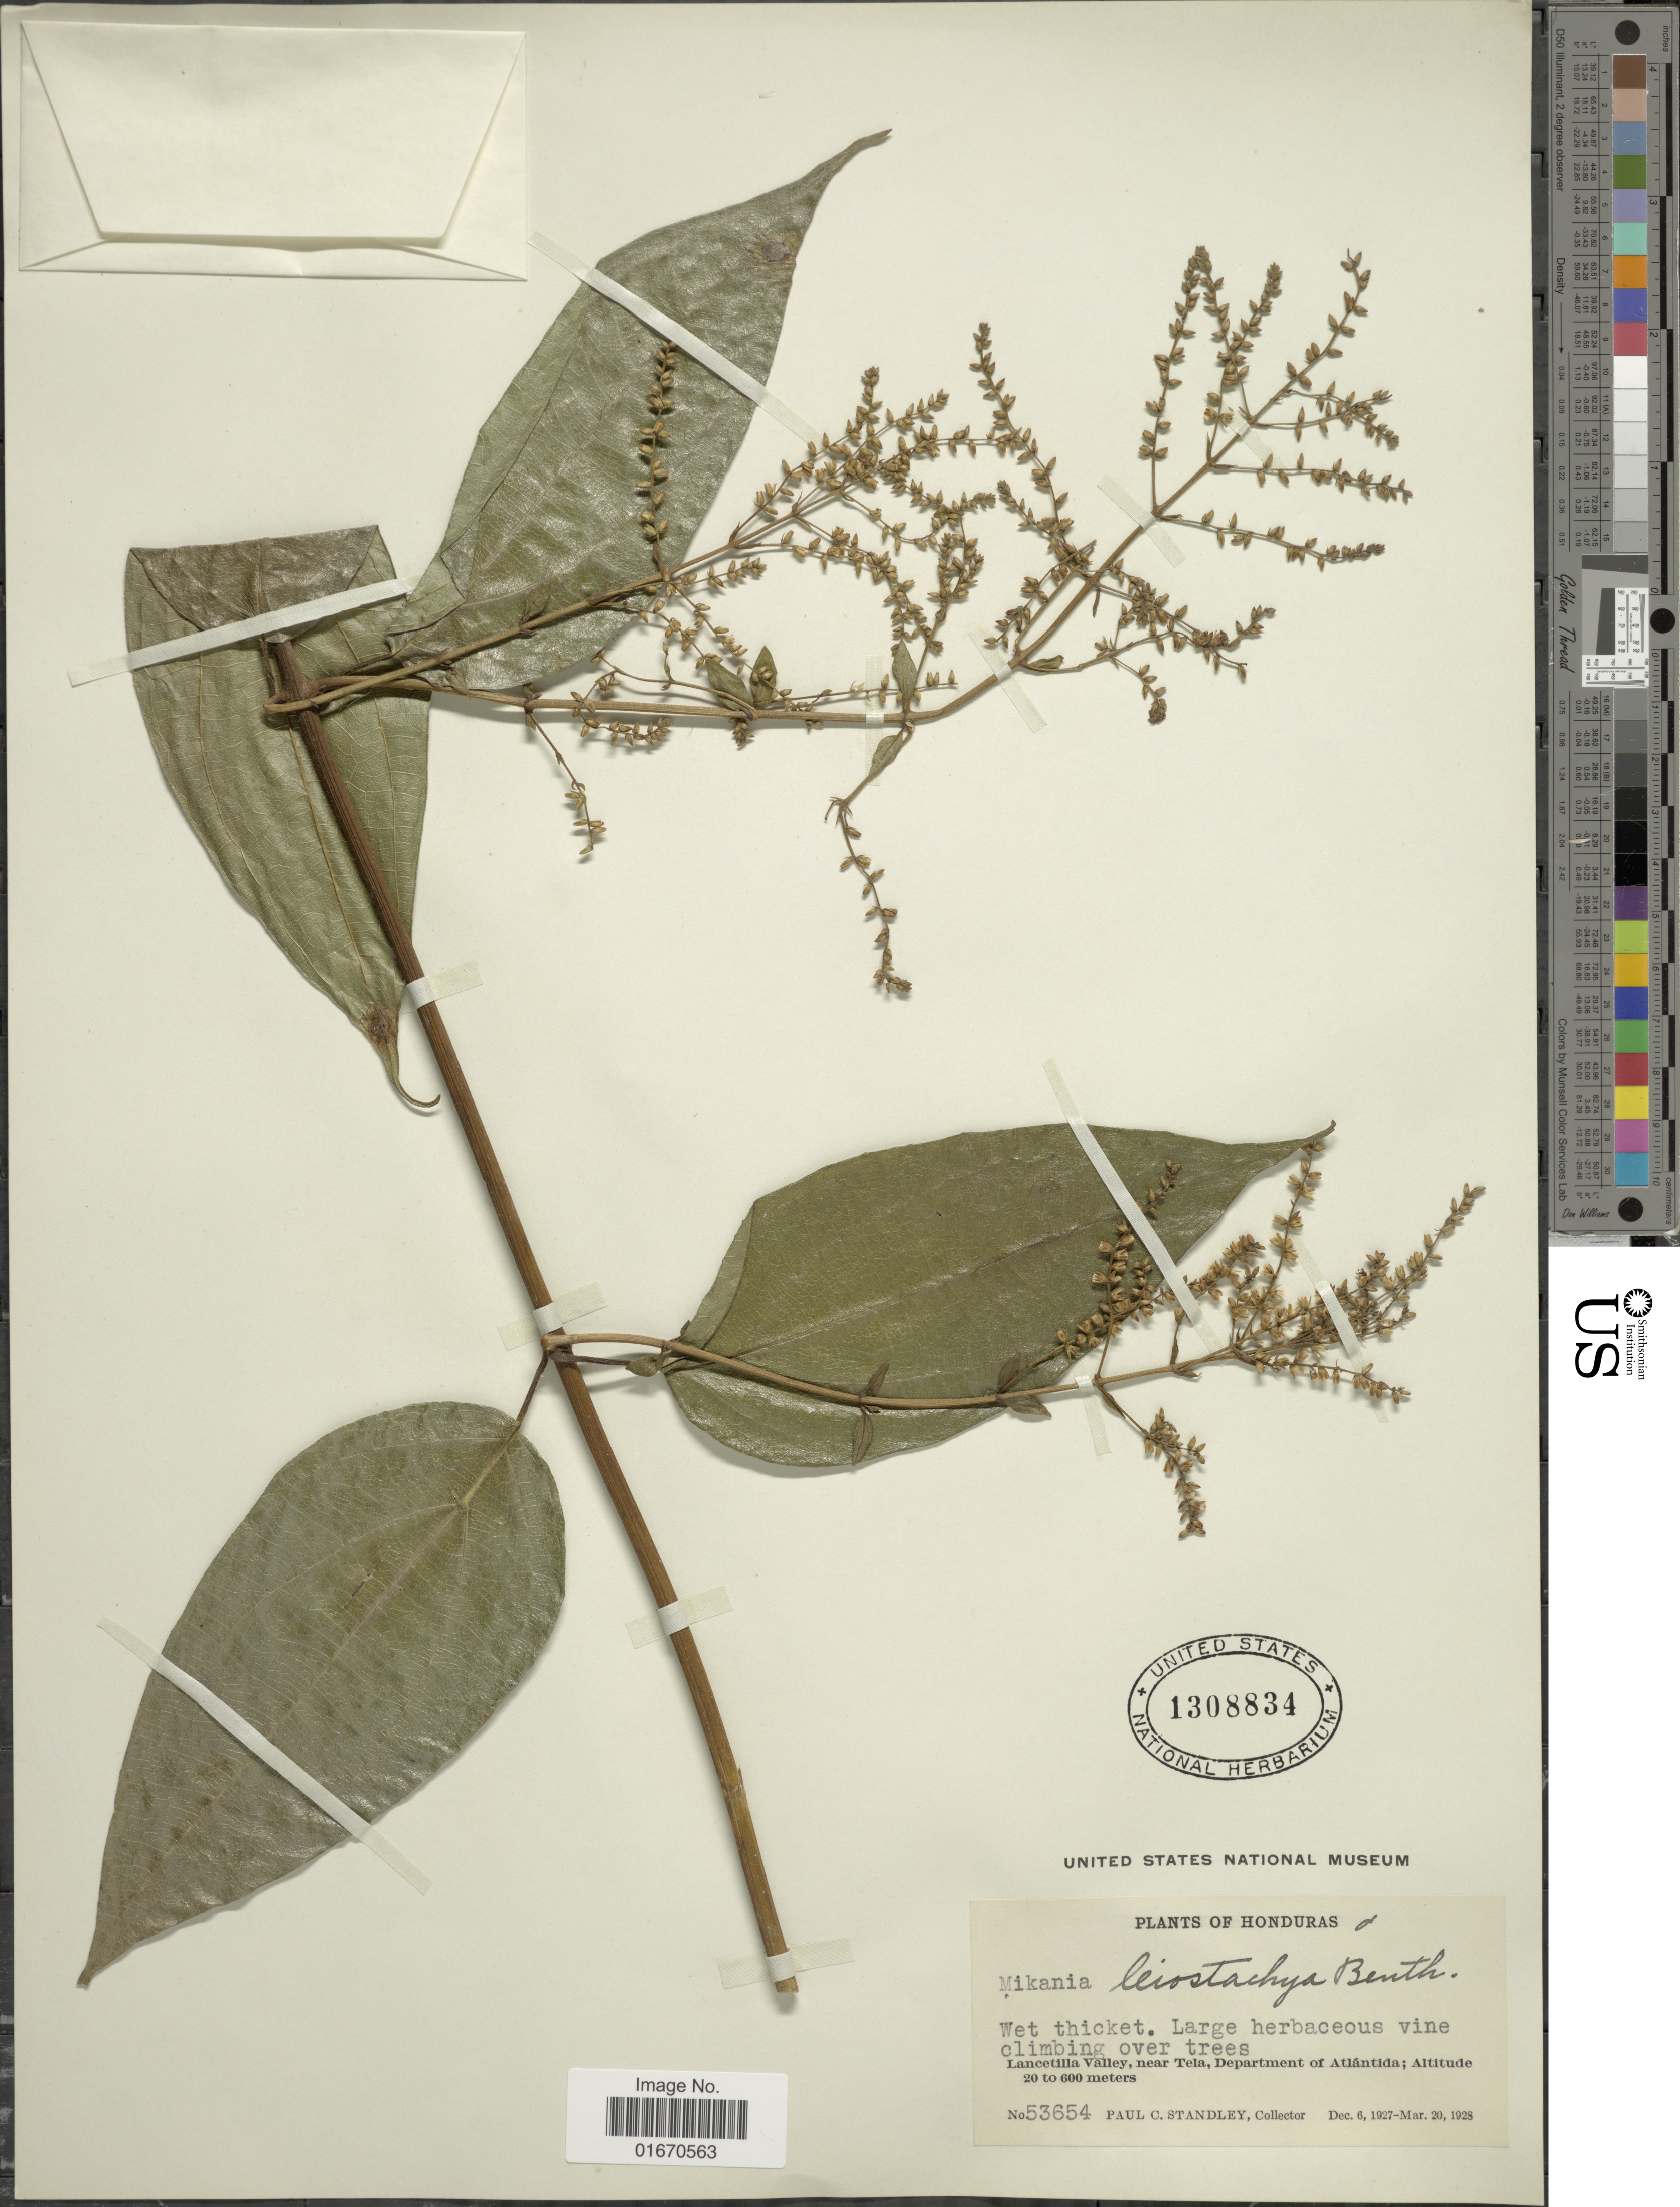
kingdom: Plantae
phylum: Tracheophyta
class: Magnoliopsida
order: Asterales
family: Asteraceae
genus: Mikania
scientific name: Mikania leiostachya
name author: Benth.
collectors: P. C. Standley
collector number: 53654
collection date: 1927-12-06/1928-03-20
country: Honduras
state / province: Atlántida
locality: Lancetilla Valley, near Tela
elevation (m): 20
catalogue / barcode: US 1308834